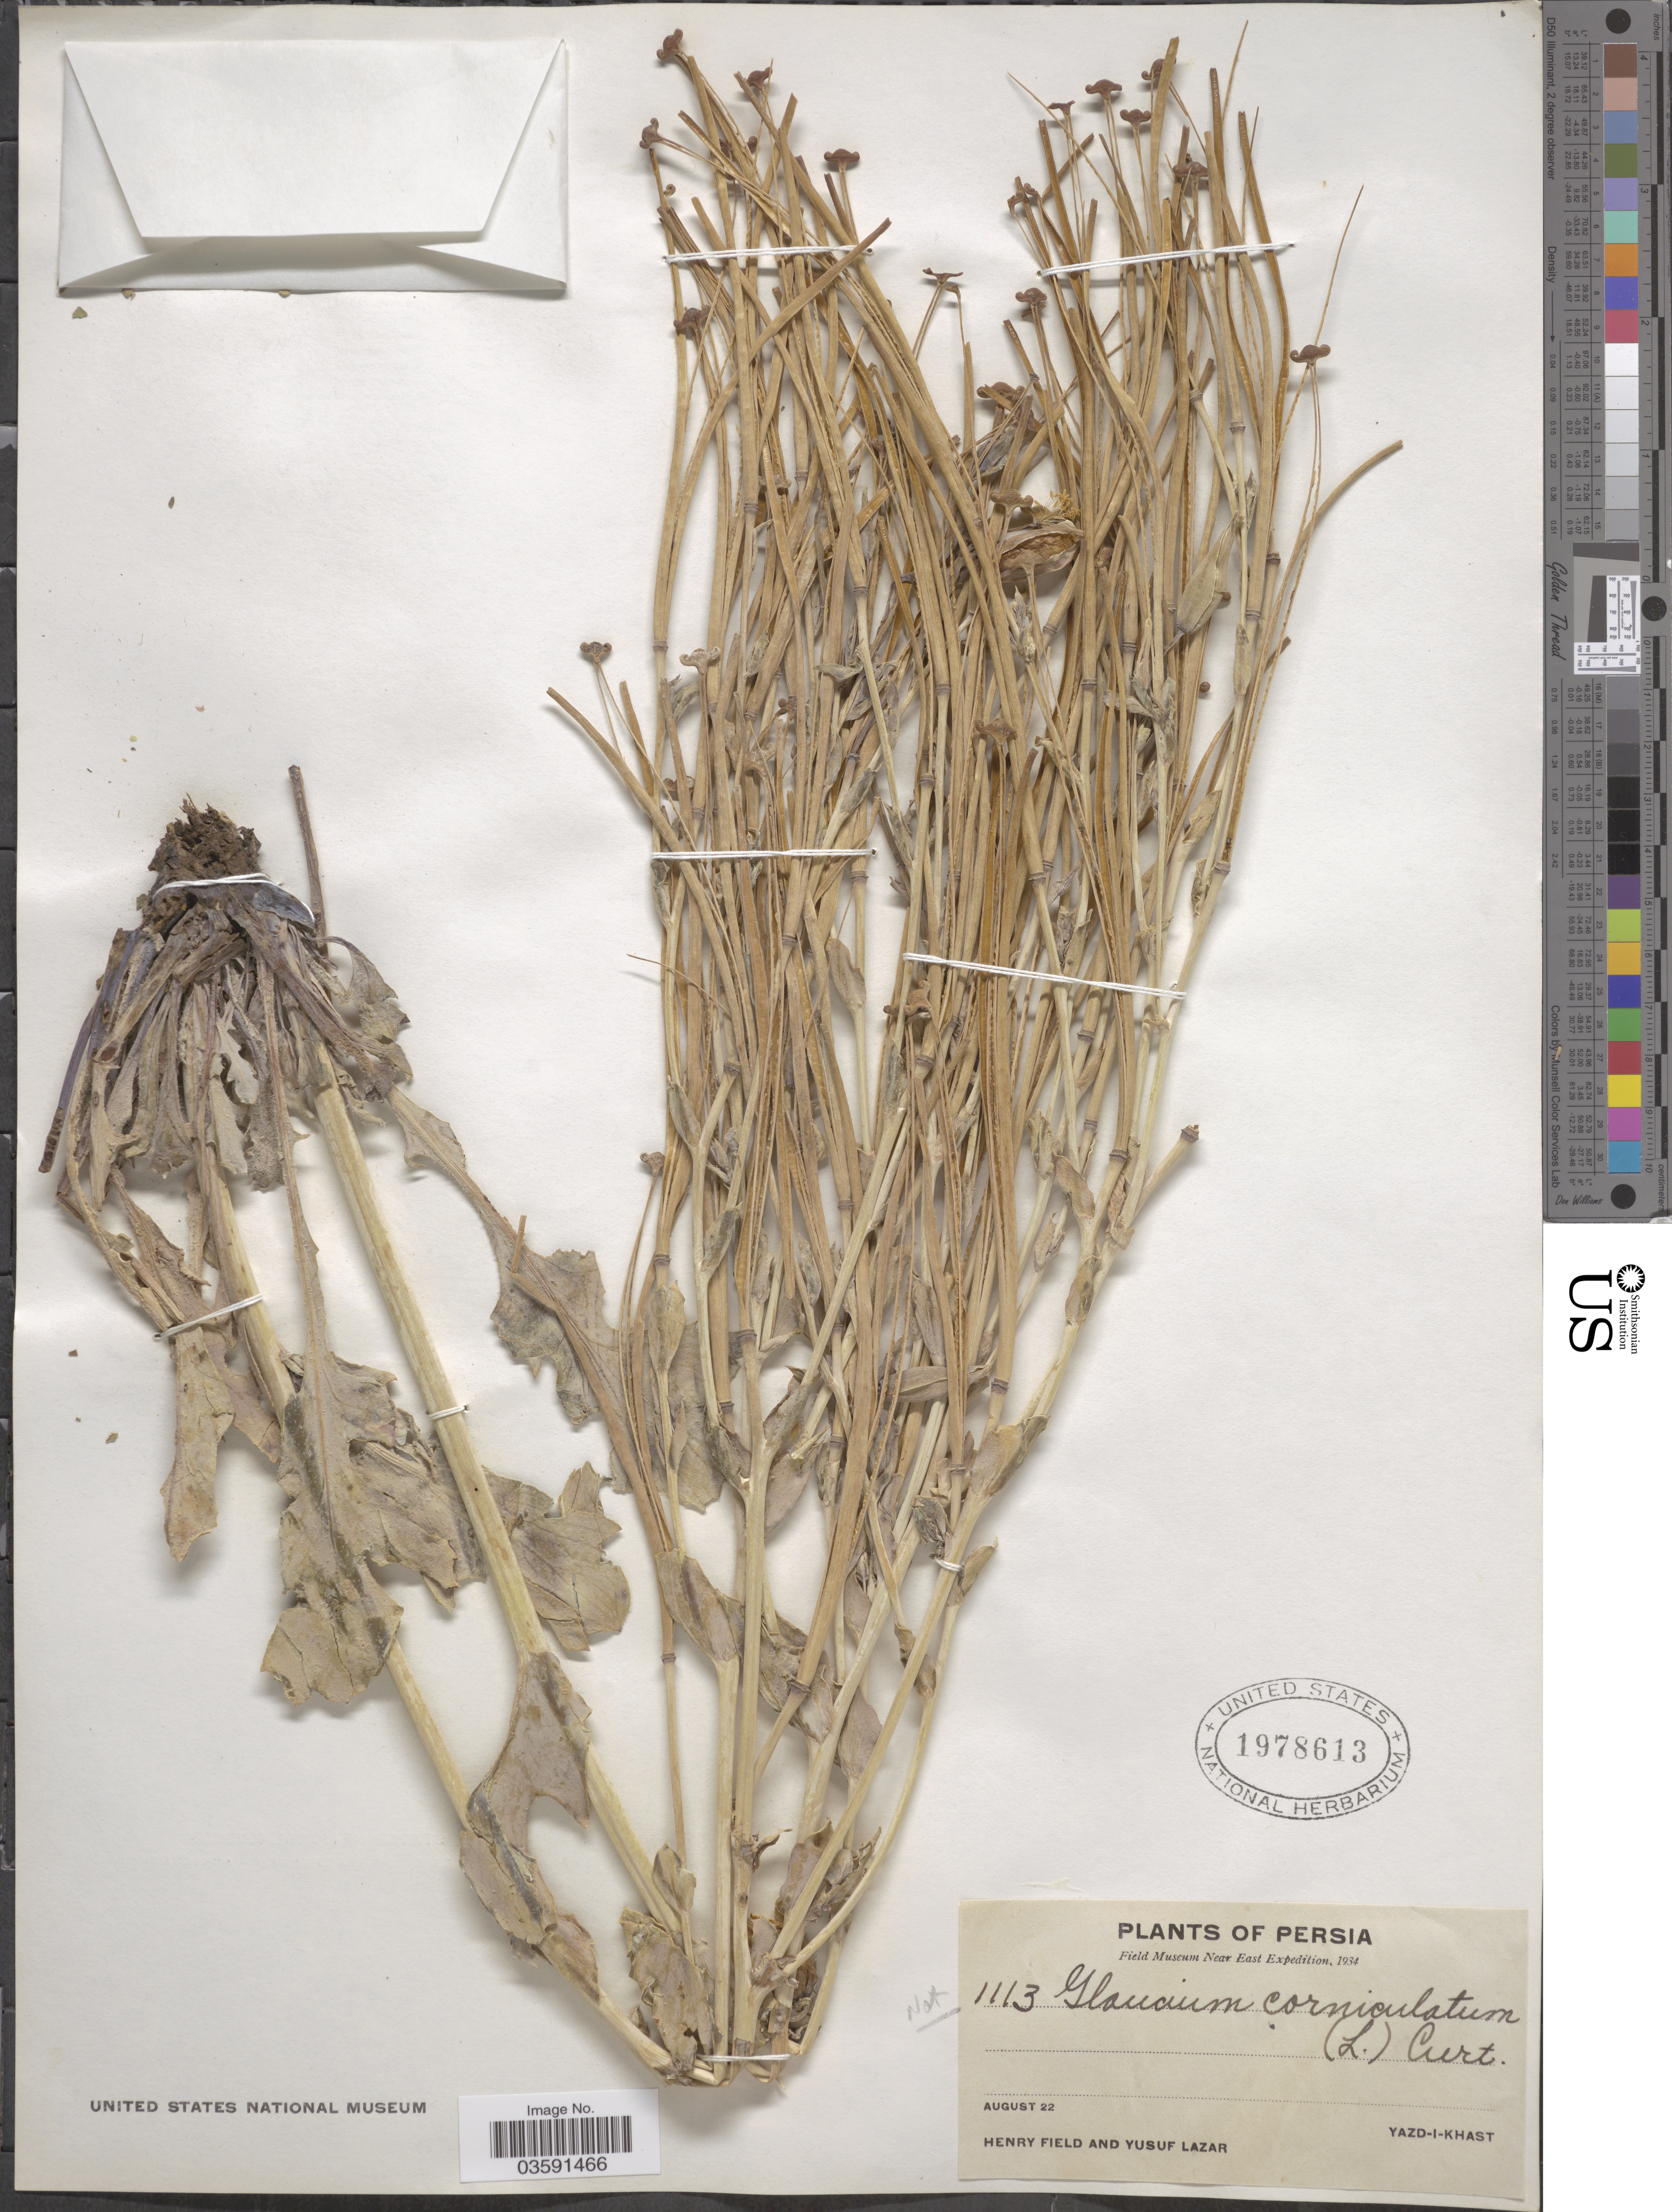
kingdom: Plantae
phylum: Tracheophyta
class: Magnoliopsida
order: Ranunculales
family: Papaveraceae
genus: Glaucium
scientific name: Glaucium corniculatum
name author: Curt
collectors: H. Field & Y. Lazar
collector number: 1113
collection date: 1934-08-22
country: Iran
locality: Persia. Yazd-I-Khast.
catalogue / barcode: US 1978613